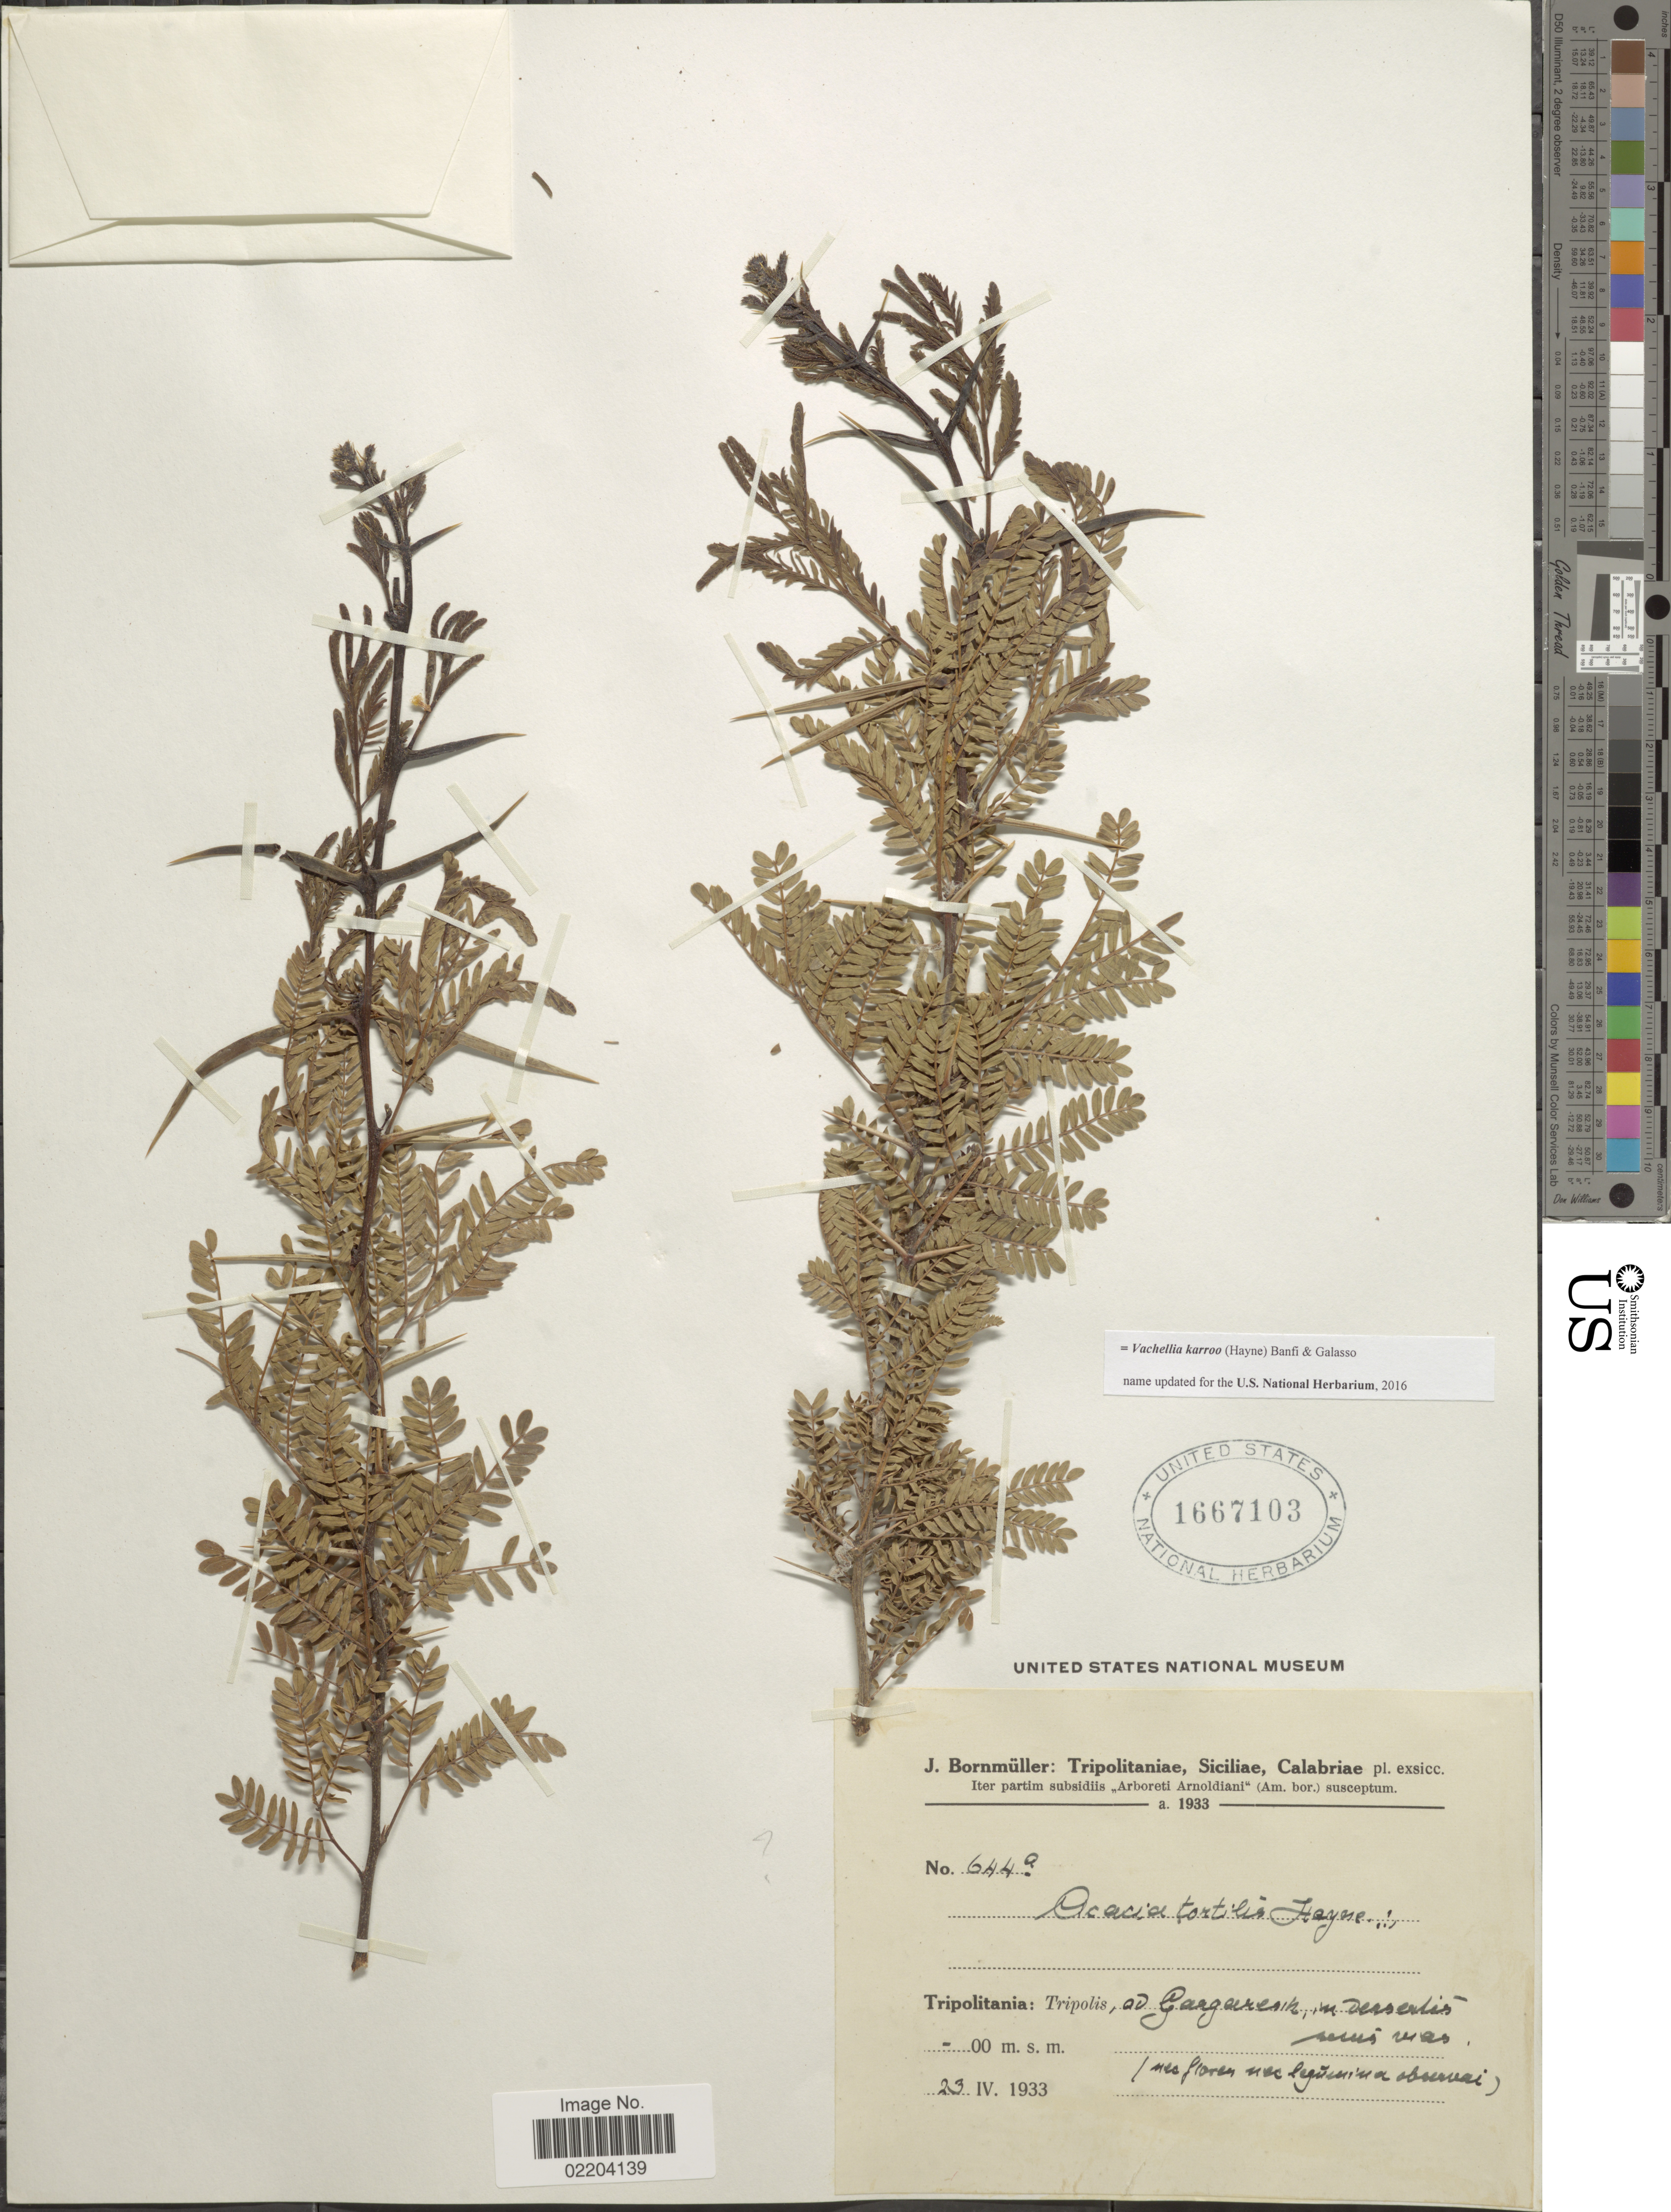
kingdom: Plantae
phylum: Tracheophyta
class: Magnoliopsida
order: Fabales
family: Fabaceae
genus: Vachellia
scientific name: Vachellia karroo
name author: (Hayne) Banfi & Galasso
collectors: J. Bornmüller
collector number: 644a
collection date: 1933-04-23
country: Libya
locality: Tripolitania: Tripolis, ad Gargaresh, in dersertis secus vias.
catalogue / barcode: US 1667103